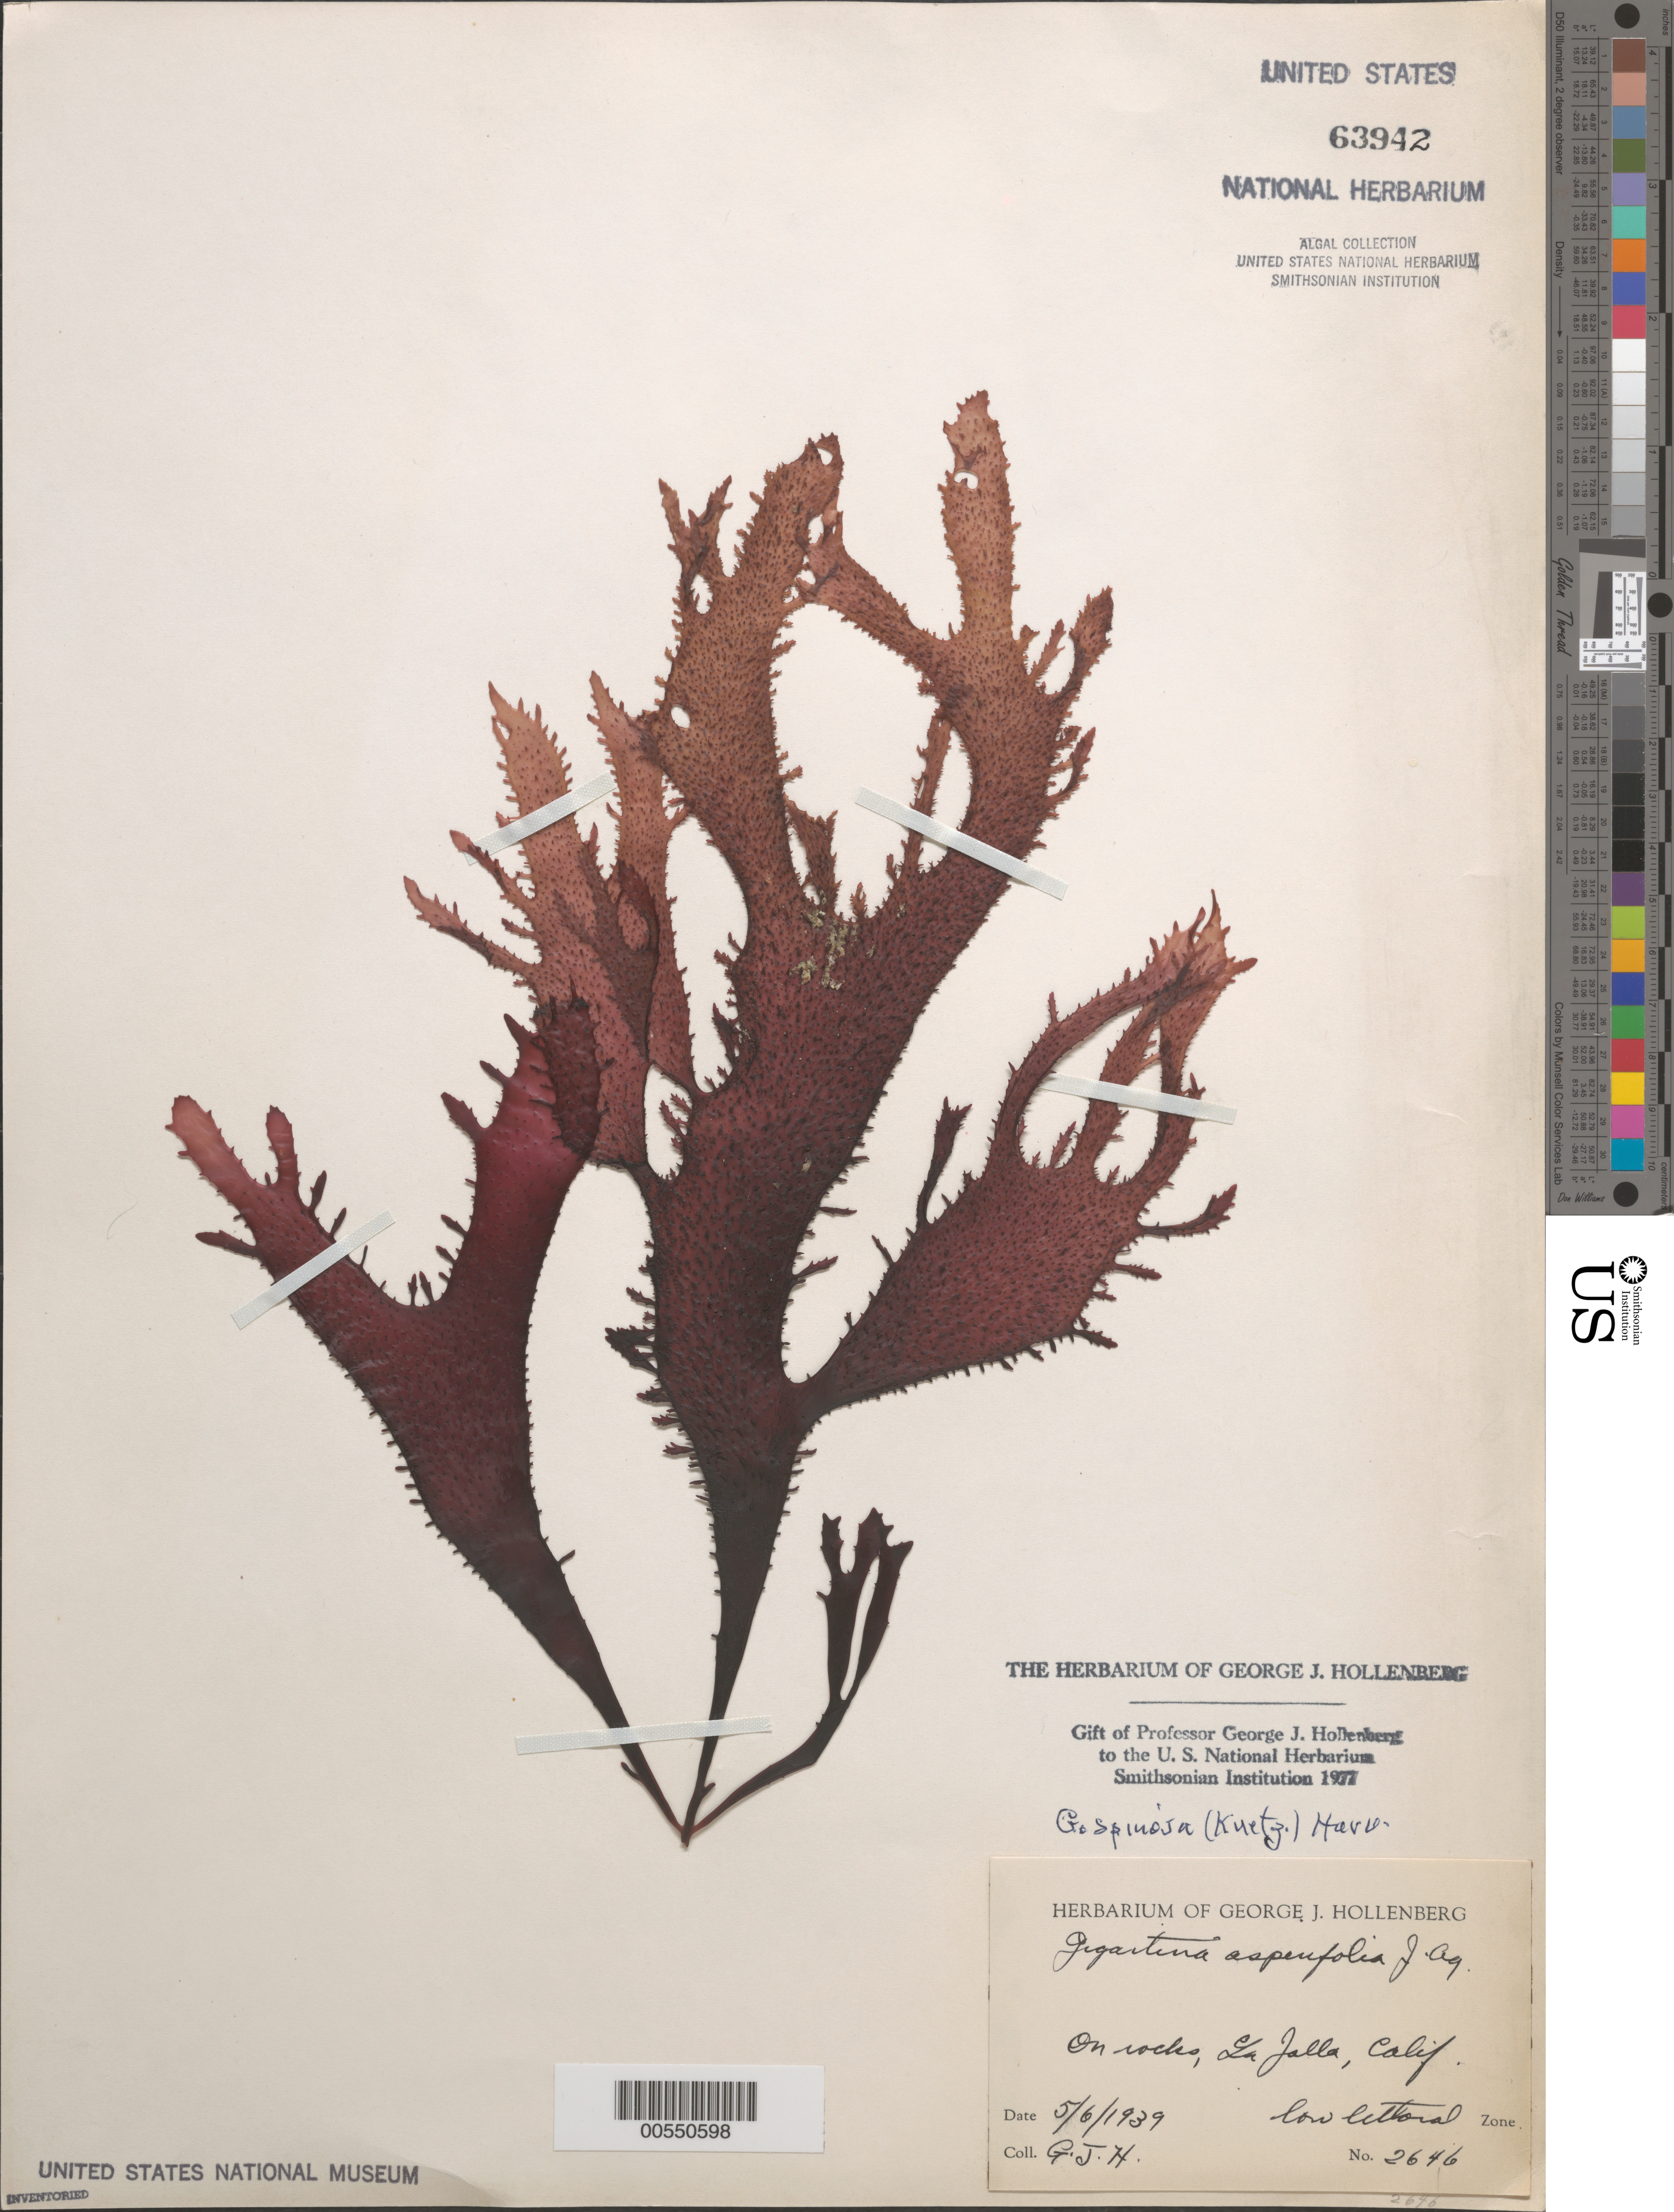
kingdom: Plantae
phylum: Rhodophyta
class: Florideophyceae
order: Gigartinales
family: Gigartinaceae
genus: Chondracanthus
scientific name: Chondracanthus spinosus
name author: (Kütz.) Guiry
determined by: Algae name updating Project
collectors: G. Hollenberg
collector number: GJH 2646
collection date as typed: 06 May 1939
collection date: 1939-05-06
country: United States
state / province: California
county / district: San Diego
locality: La Jolla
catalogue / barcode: US 63942